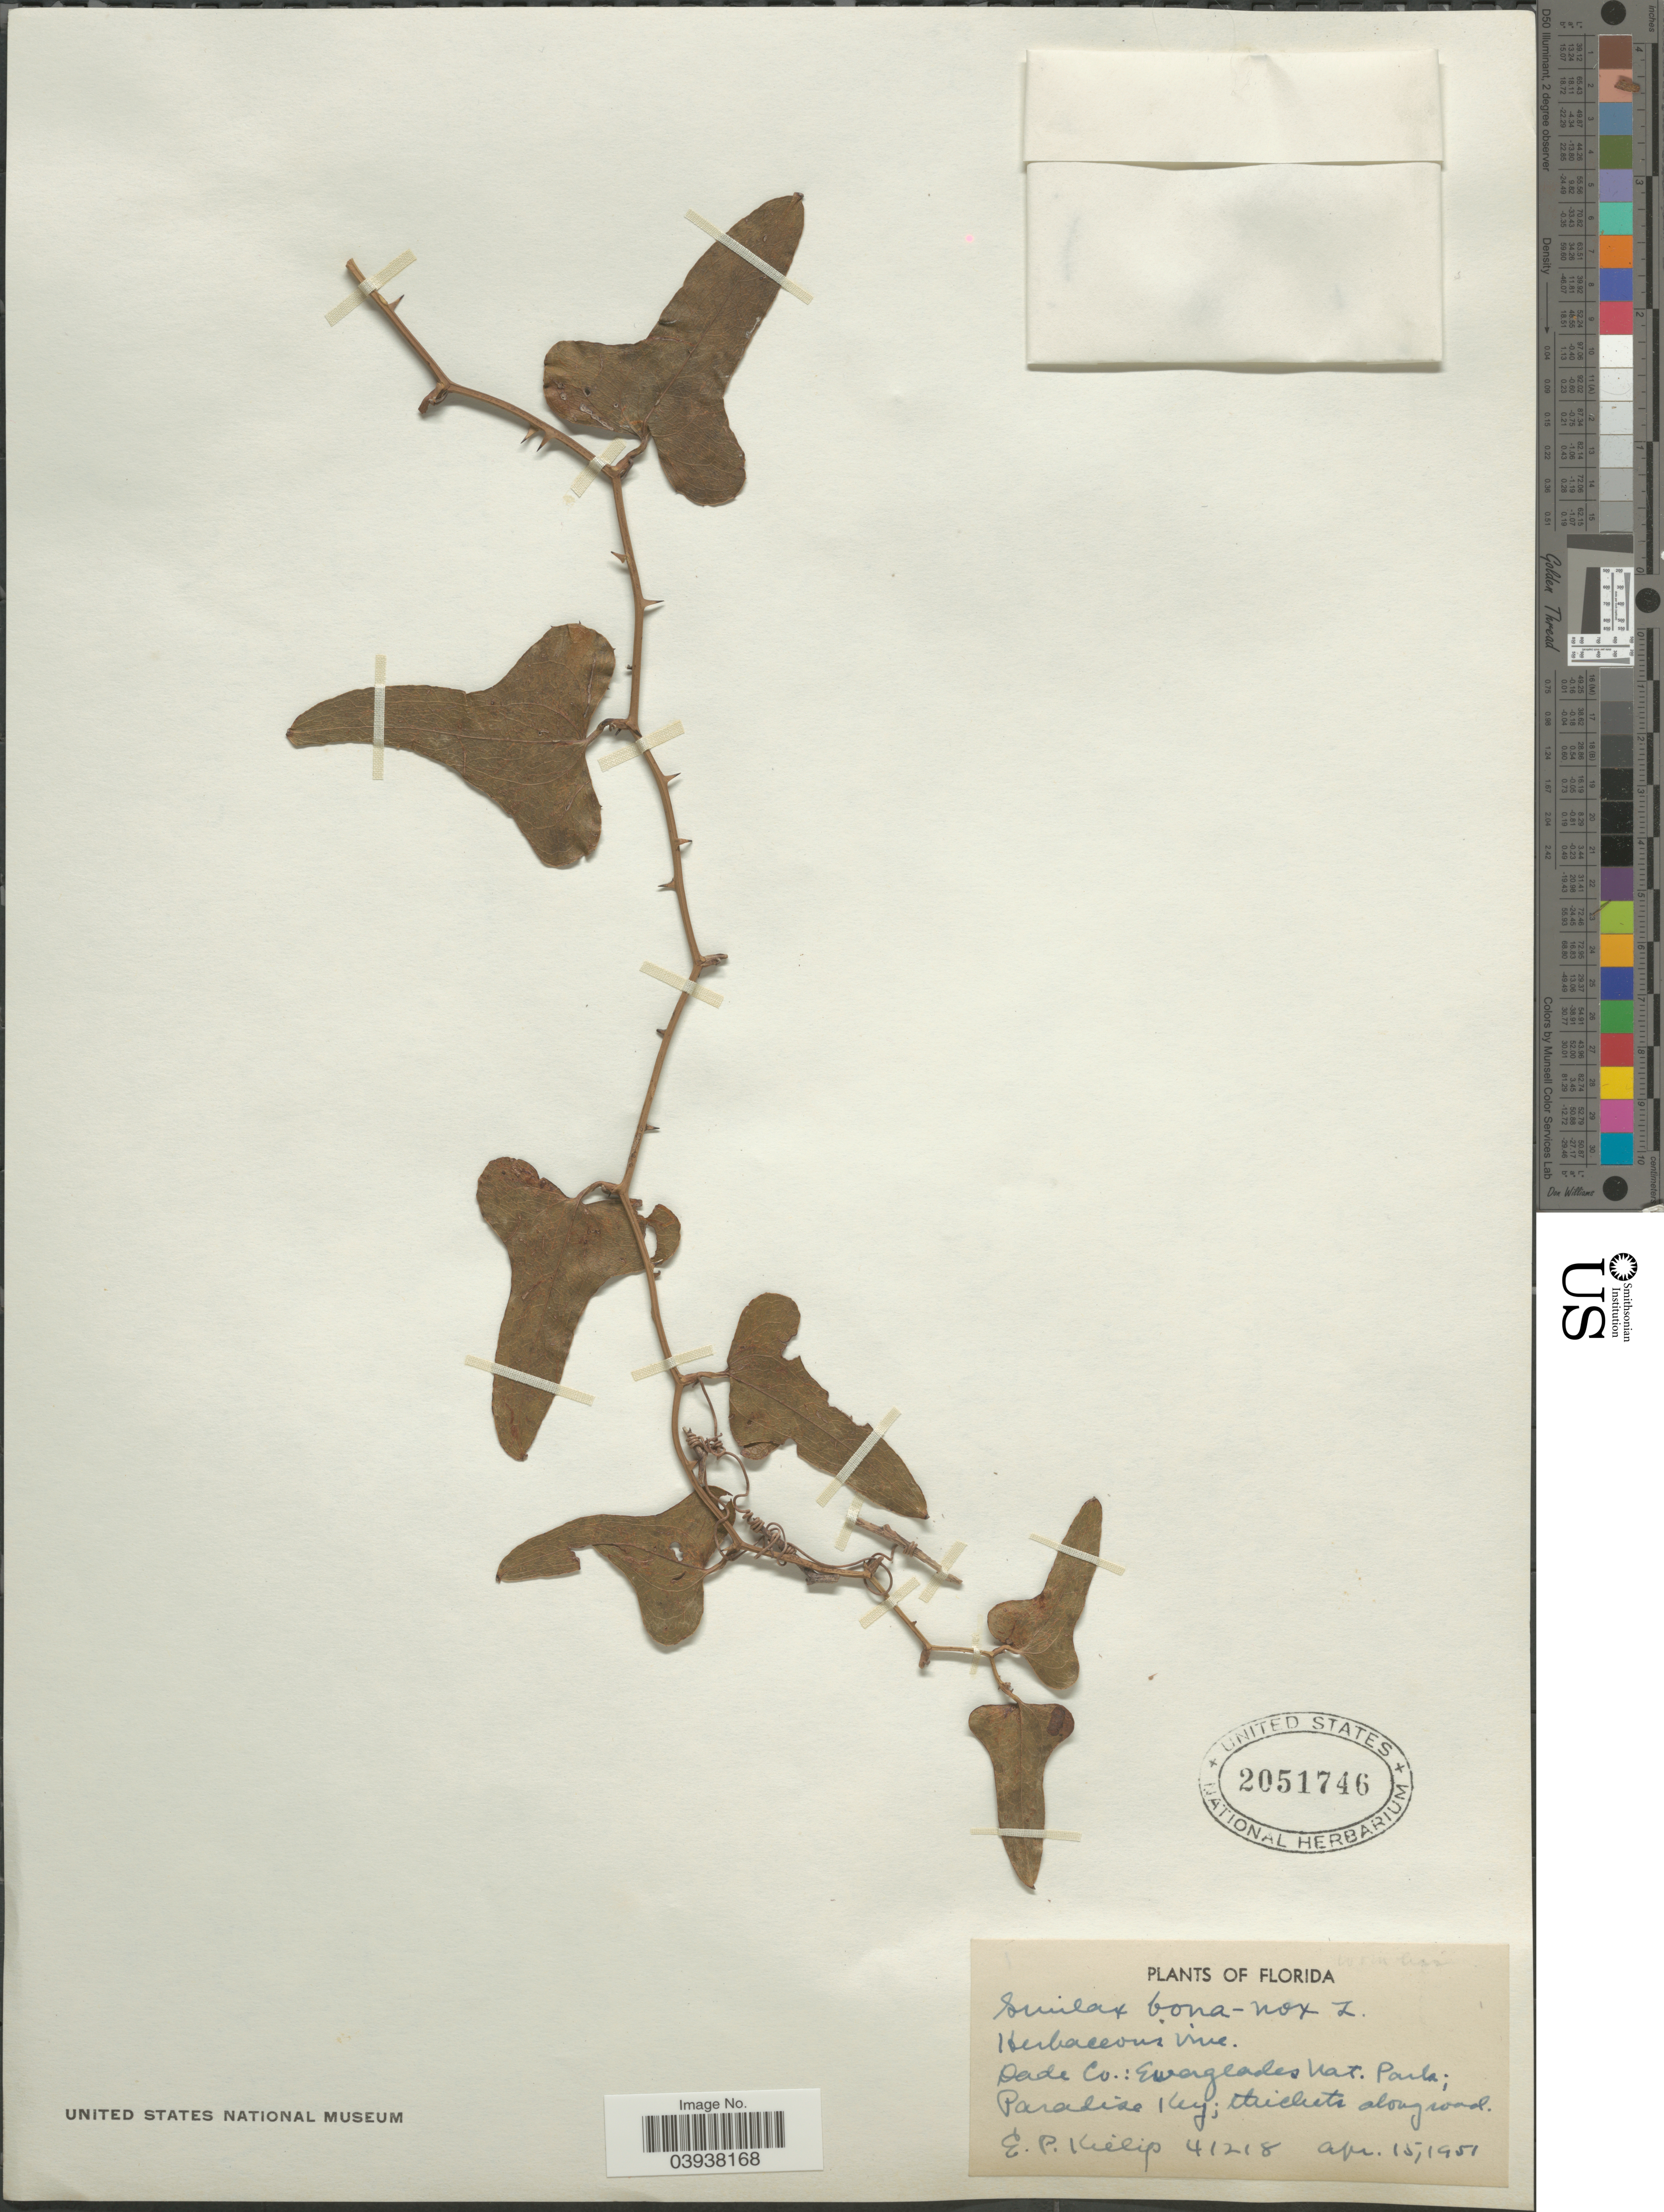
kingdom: Plantae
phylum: Tracheophyta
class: Liliopsida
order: Liliales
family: Smilacaceae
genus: Smilax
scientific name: Smilax bona-nox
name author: L.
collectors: E. P. Killip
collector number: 41218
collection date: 1951-04-15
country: United States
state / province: Florida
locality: Dade Co.: Everglades Nat. Park; Paradise Key; thickets along road.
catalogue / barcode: US 2051746